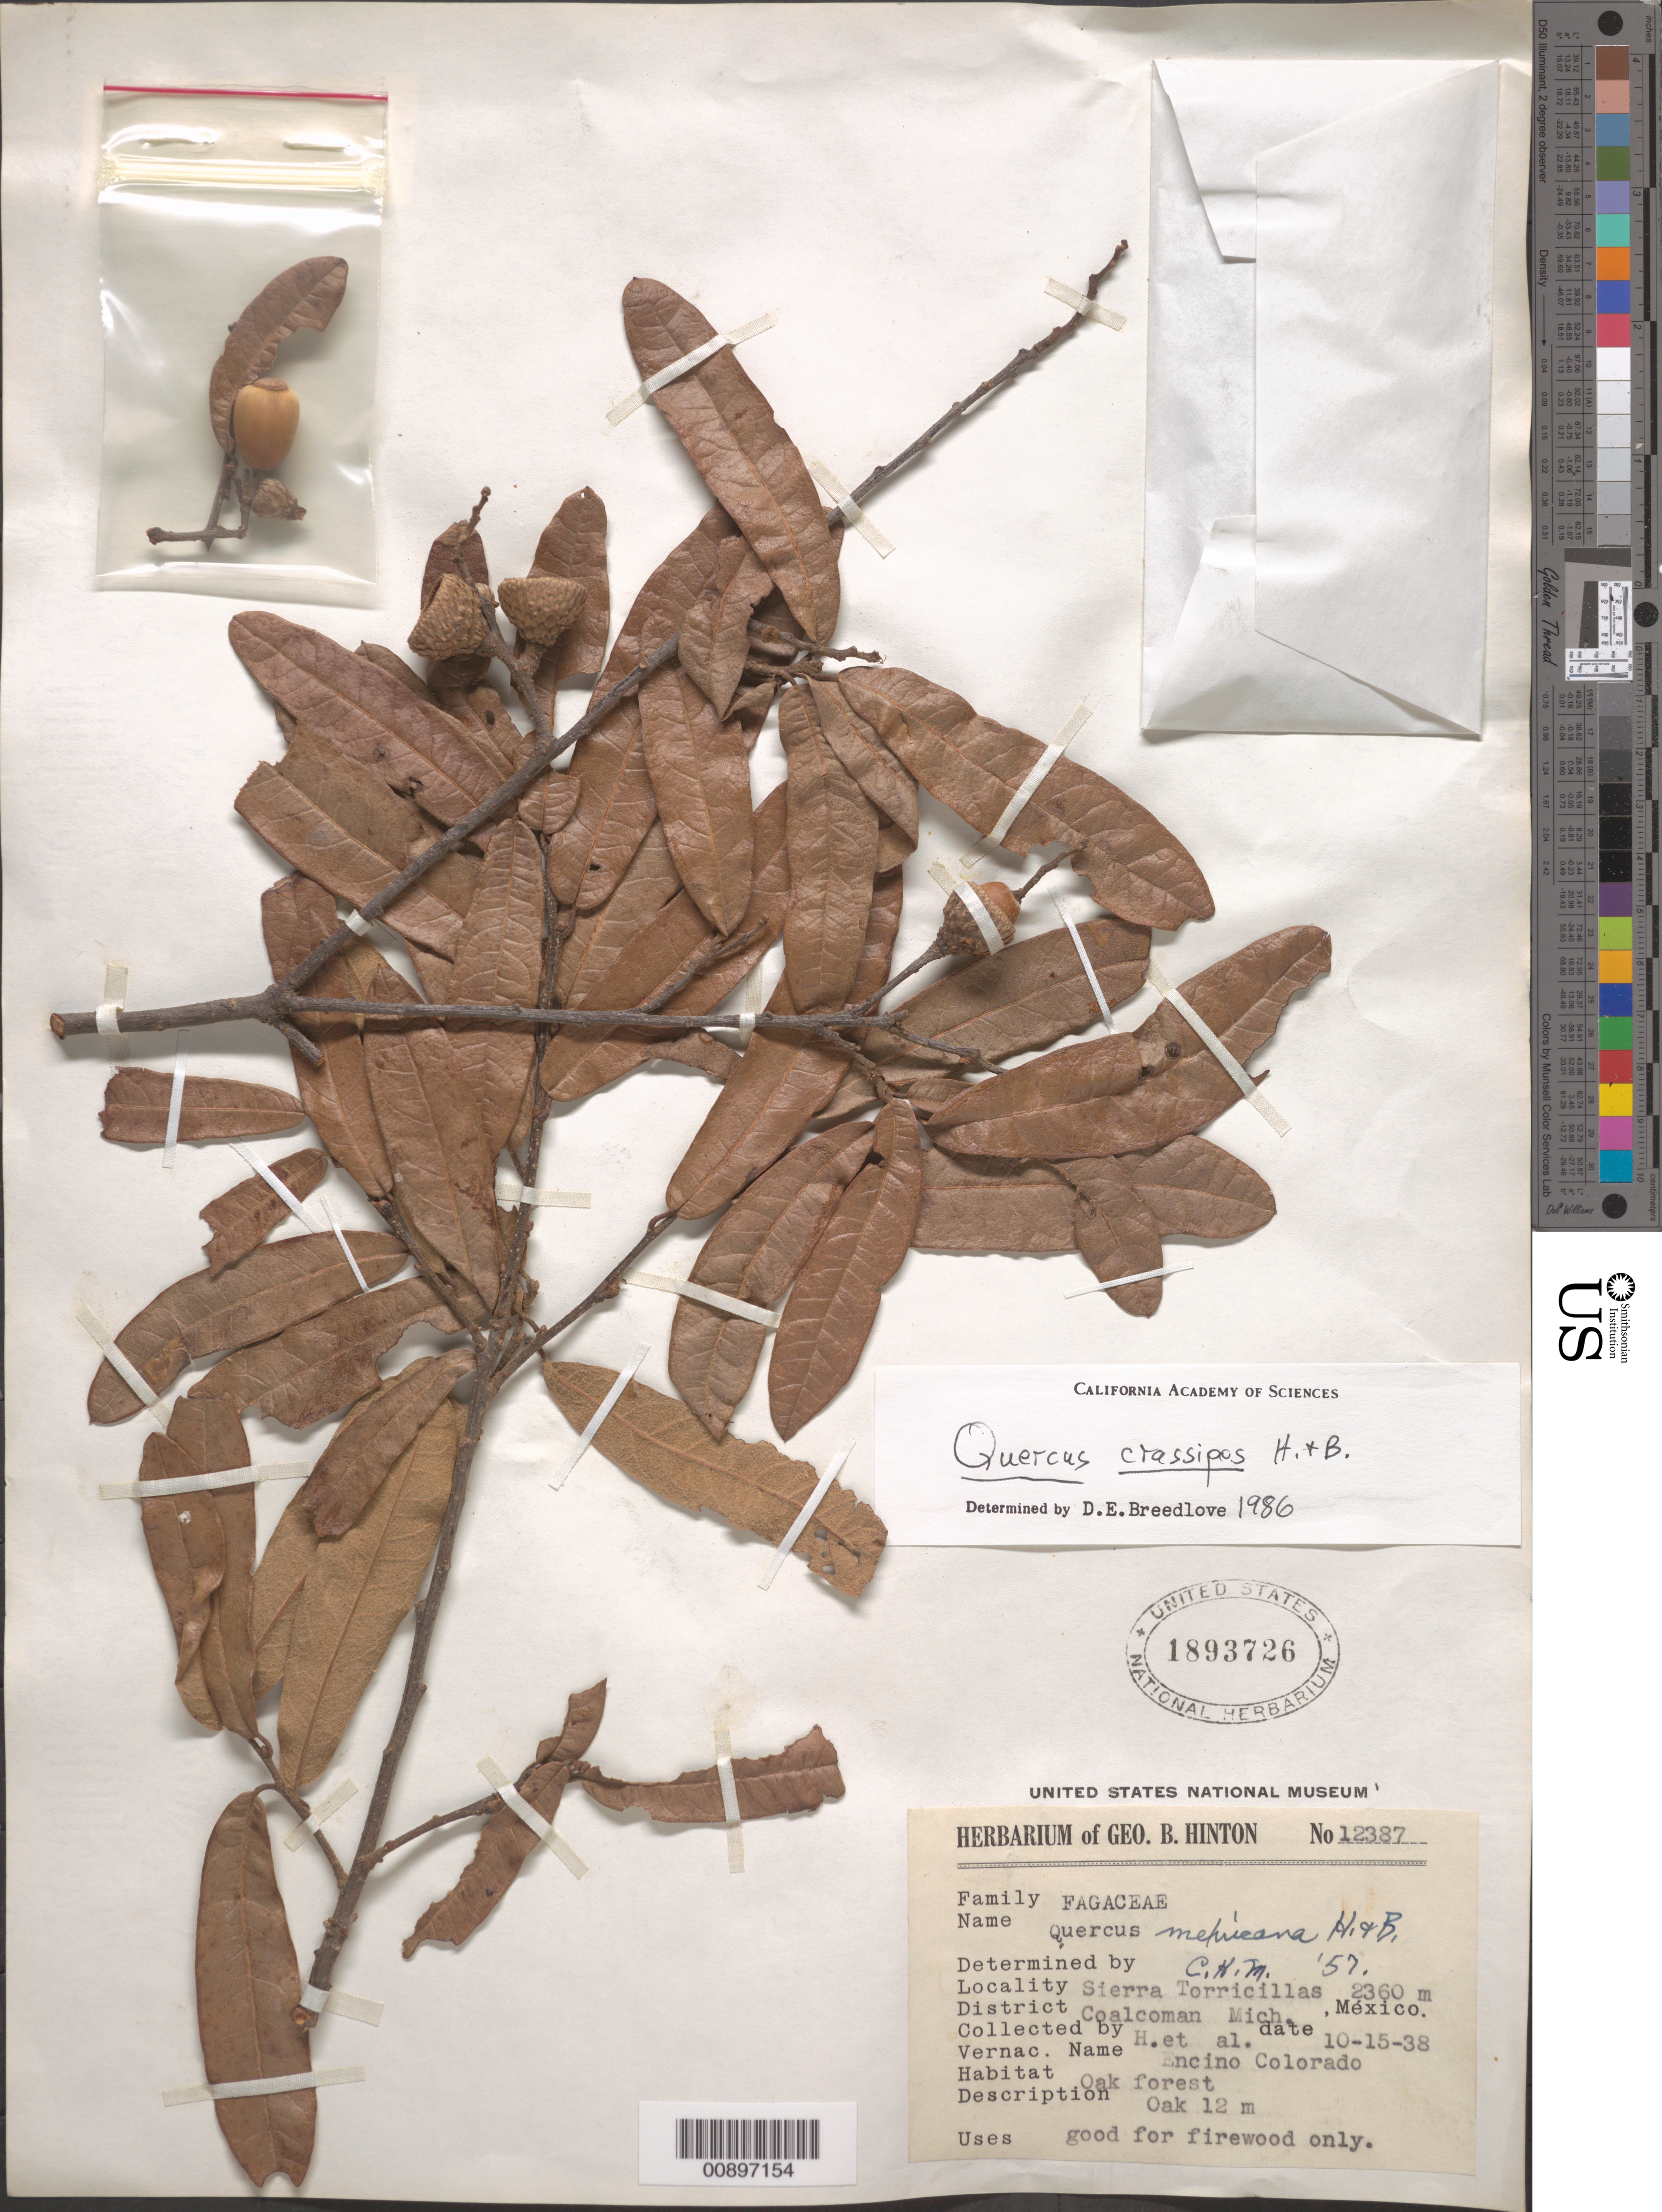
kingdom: Plantae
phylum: Tracheophyta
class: Magnoliopsida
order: Fagales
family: Fagaceae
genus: Quercus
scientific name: Quercus crassipes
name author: Humb. & Bonpl.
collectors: G. B. Hinton & et al.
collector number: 12387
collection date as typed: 15 Oct 1938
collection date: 1938-10-15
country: Mexico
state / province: Michoacán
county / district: Coalcomán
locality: Sierra Torricillas, District Coalcomán, Michoacán.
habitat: Oak forest.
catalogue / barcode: US 1893726